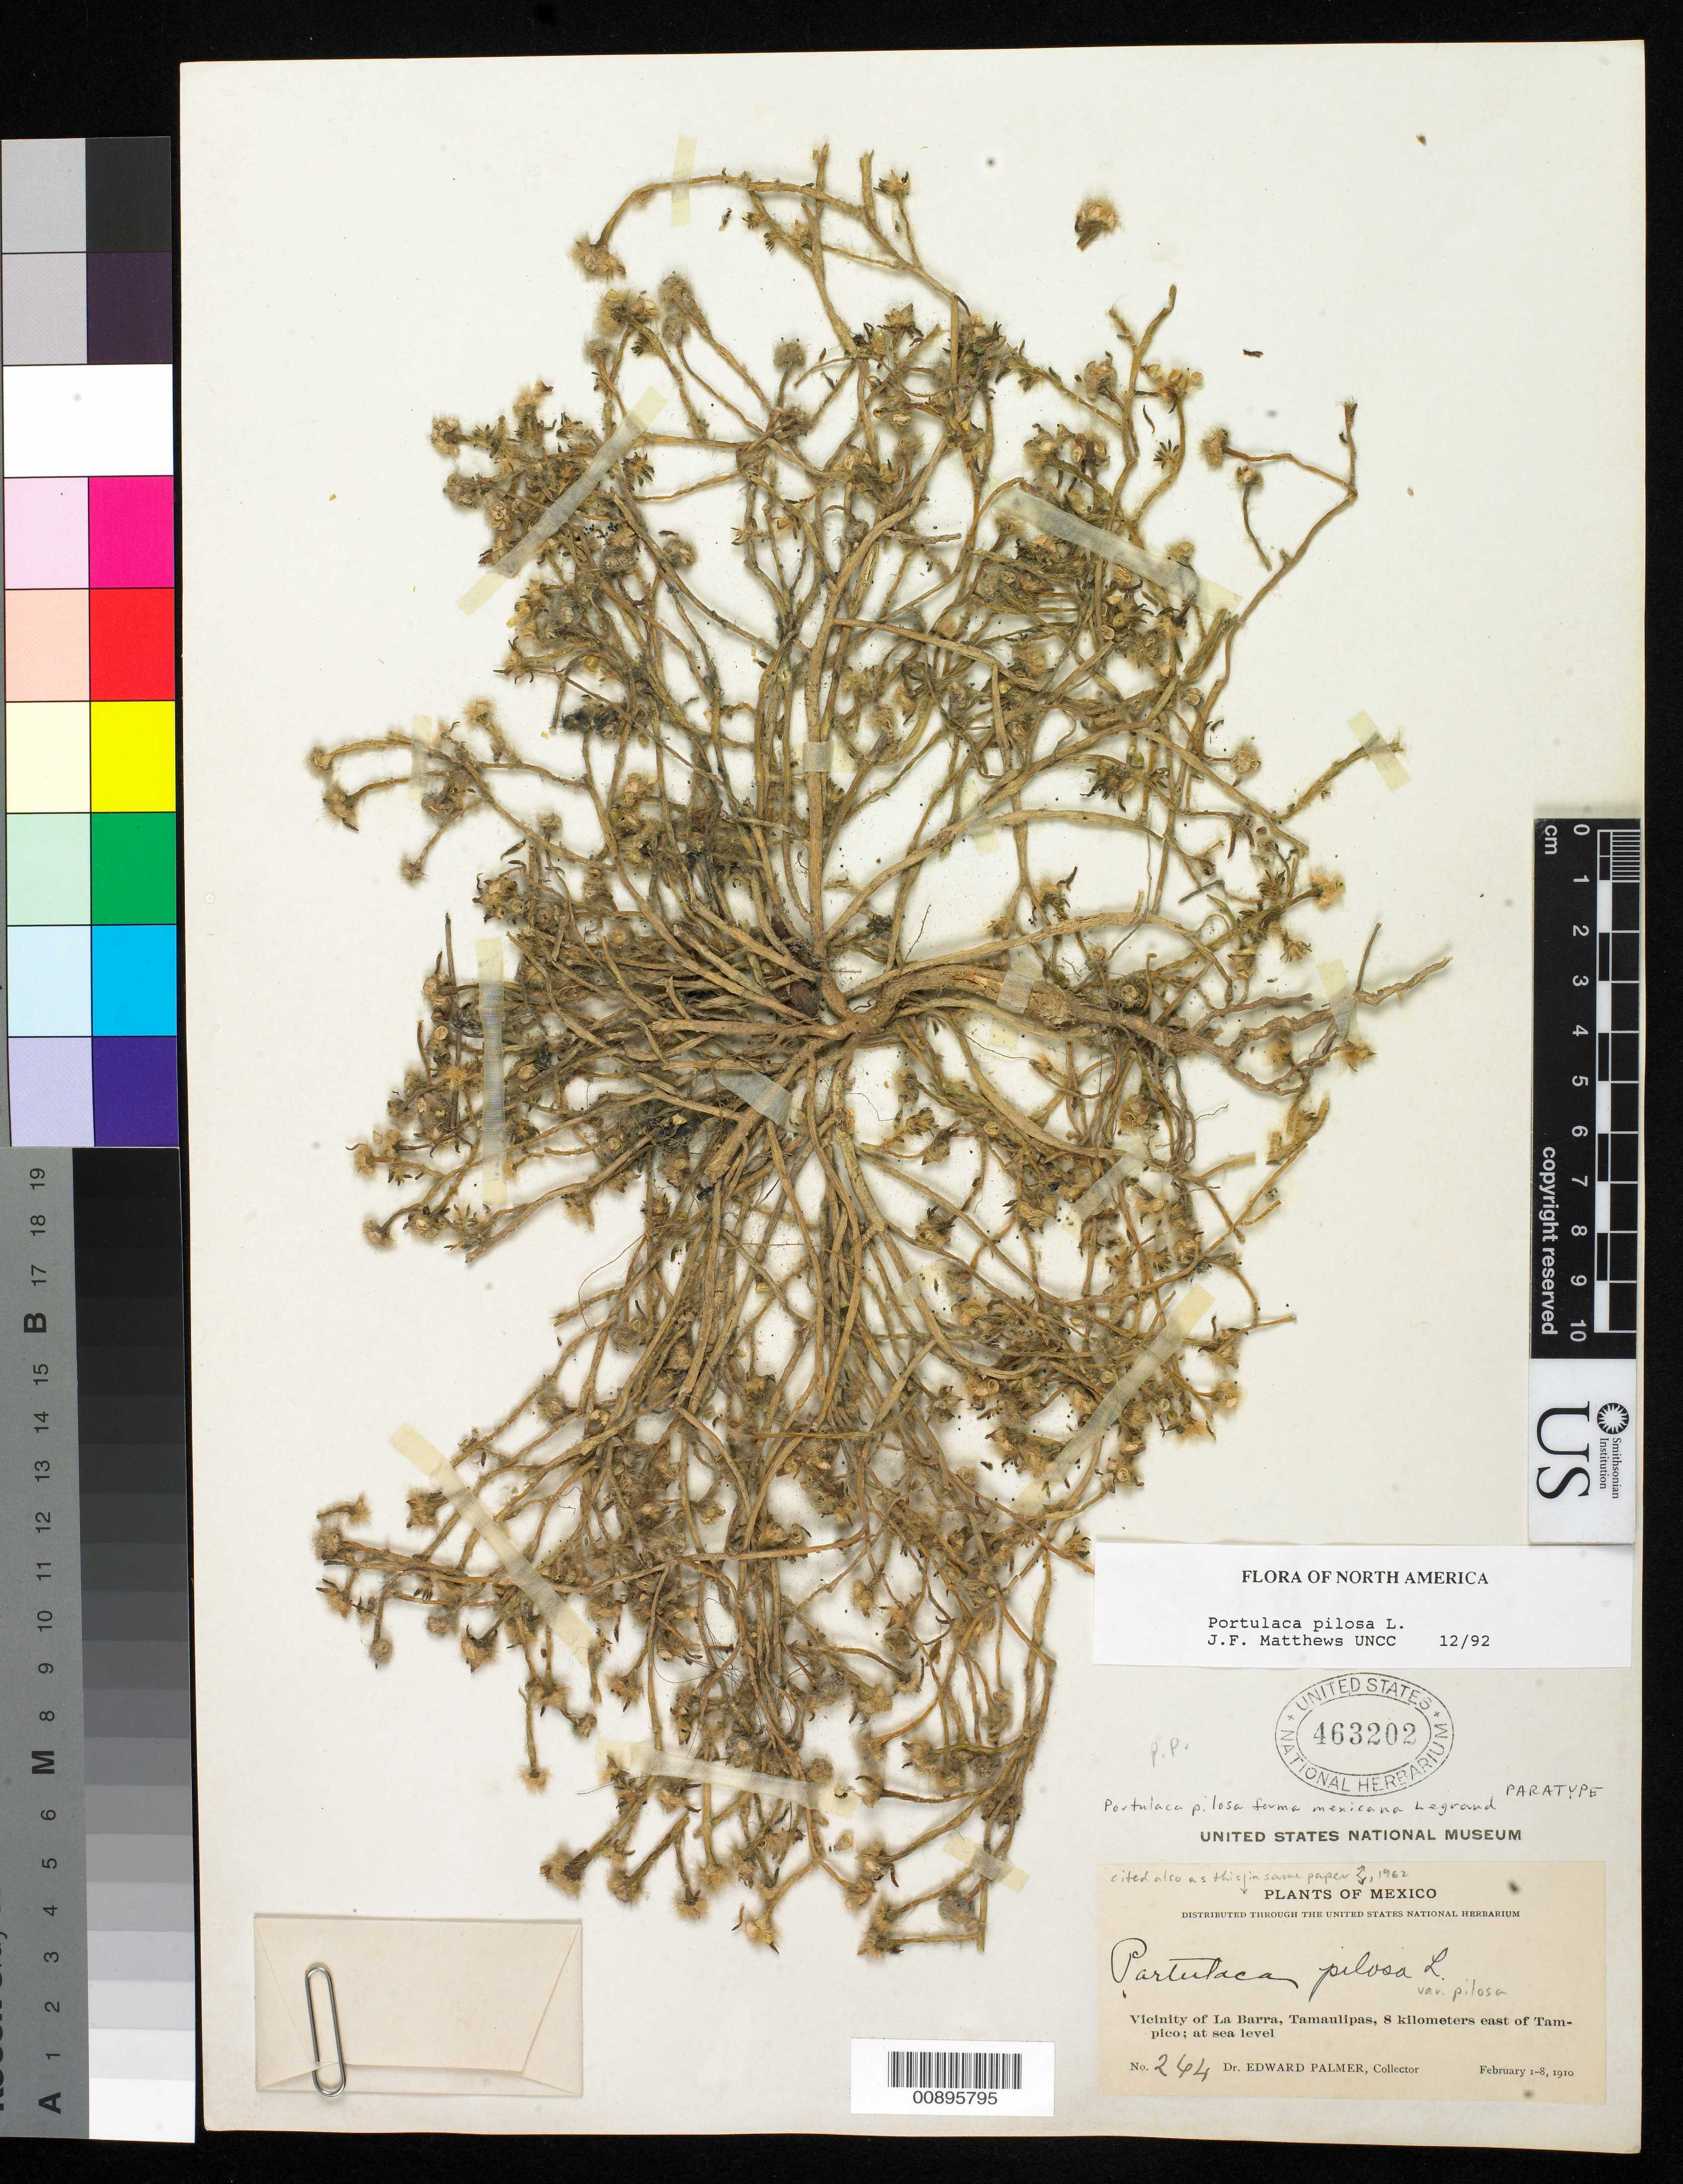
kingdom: Plantae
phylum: Tracheophyta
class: Magnoliopsida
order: Caryophyllales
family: Portulacaceae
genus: Portulaca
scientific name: Portulaca pilosa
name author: L.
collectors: E. Palmer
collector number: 264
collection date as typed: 01 Feb 1910 to 08 Feb 1910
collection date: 1910-02-01/1910-02-08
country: Mexico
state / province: Tamaulipas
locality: Vicinity of La Barra, 8 Kilometers east of Tampico.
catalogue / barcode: US 463202